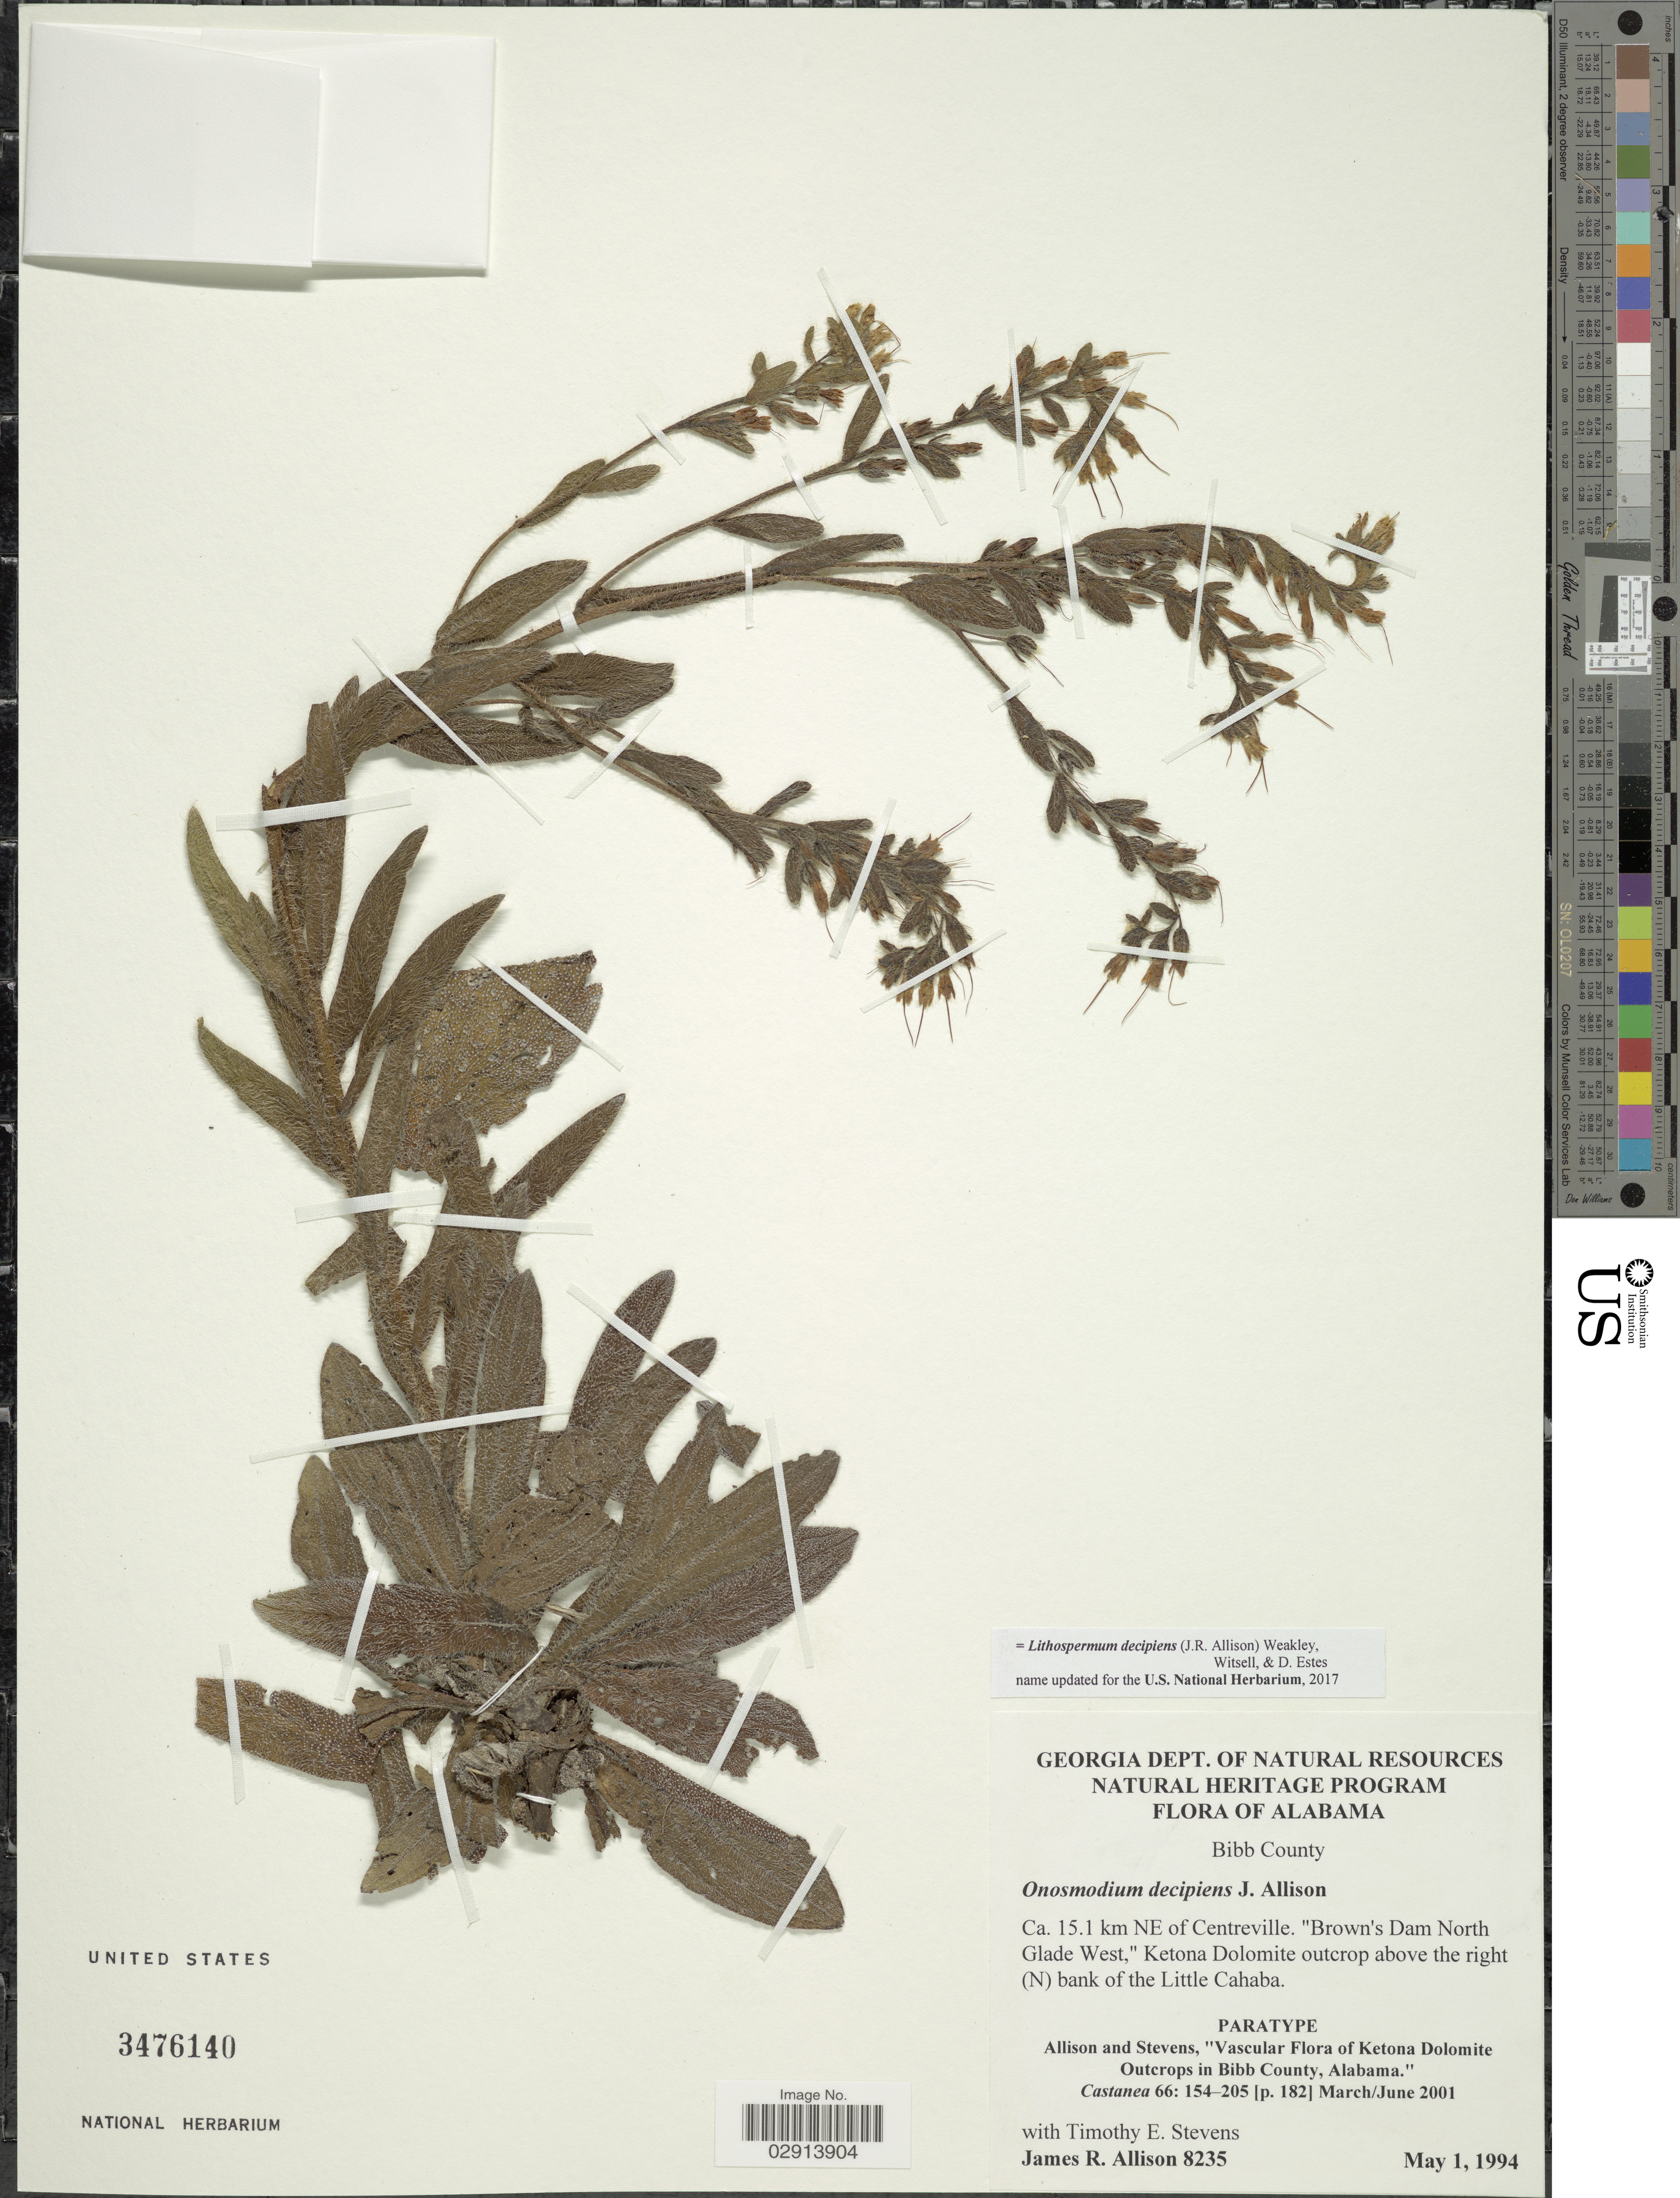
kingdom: Plantae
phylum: Tracheophyta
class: Magnoliopsida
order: Boraginales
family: Boraginaceae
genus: Lithospermum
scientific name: Lithospermum decipiens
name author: (J.R. Allison) Weakley et al.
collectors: J. R. Allison & T. Stevens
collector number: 8235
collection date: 1994-05-01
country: United States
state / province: Alabama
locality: Bibb County. Ca. 15.1 km NE of Centreville. "Brown's Dam North Glade West", Ketona Dolomite outcrop above the right (N) bank of the Little Cahaba.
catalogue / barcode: US 3476140